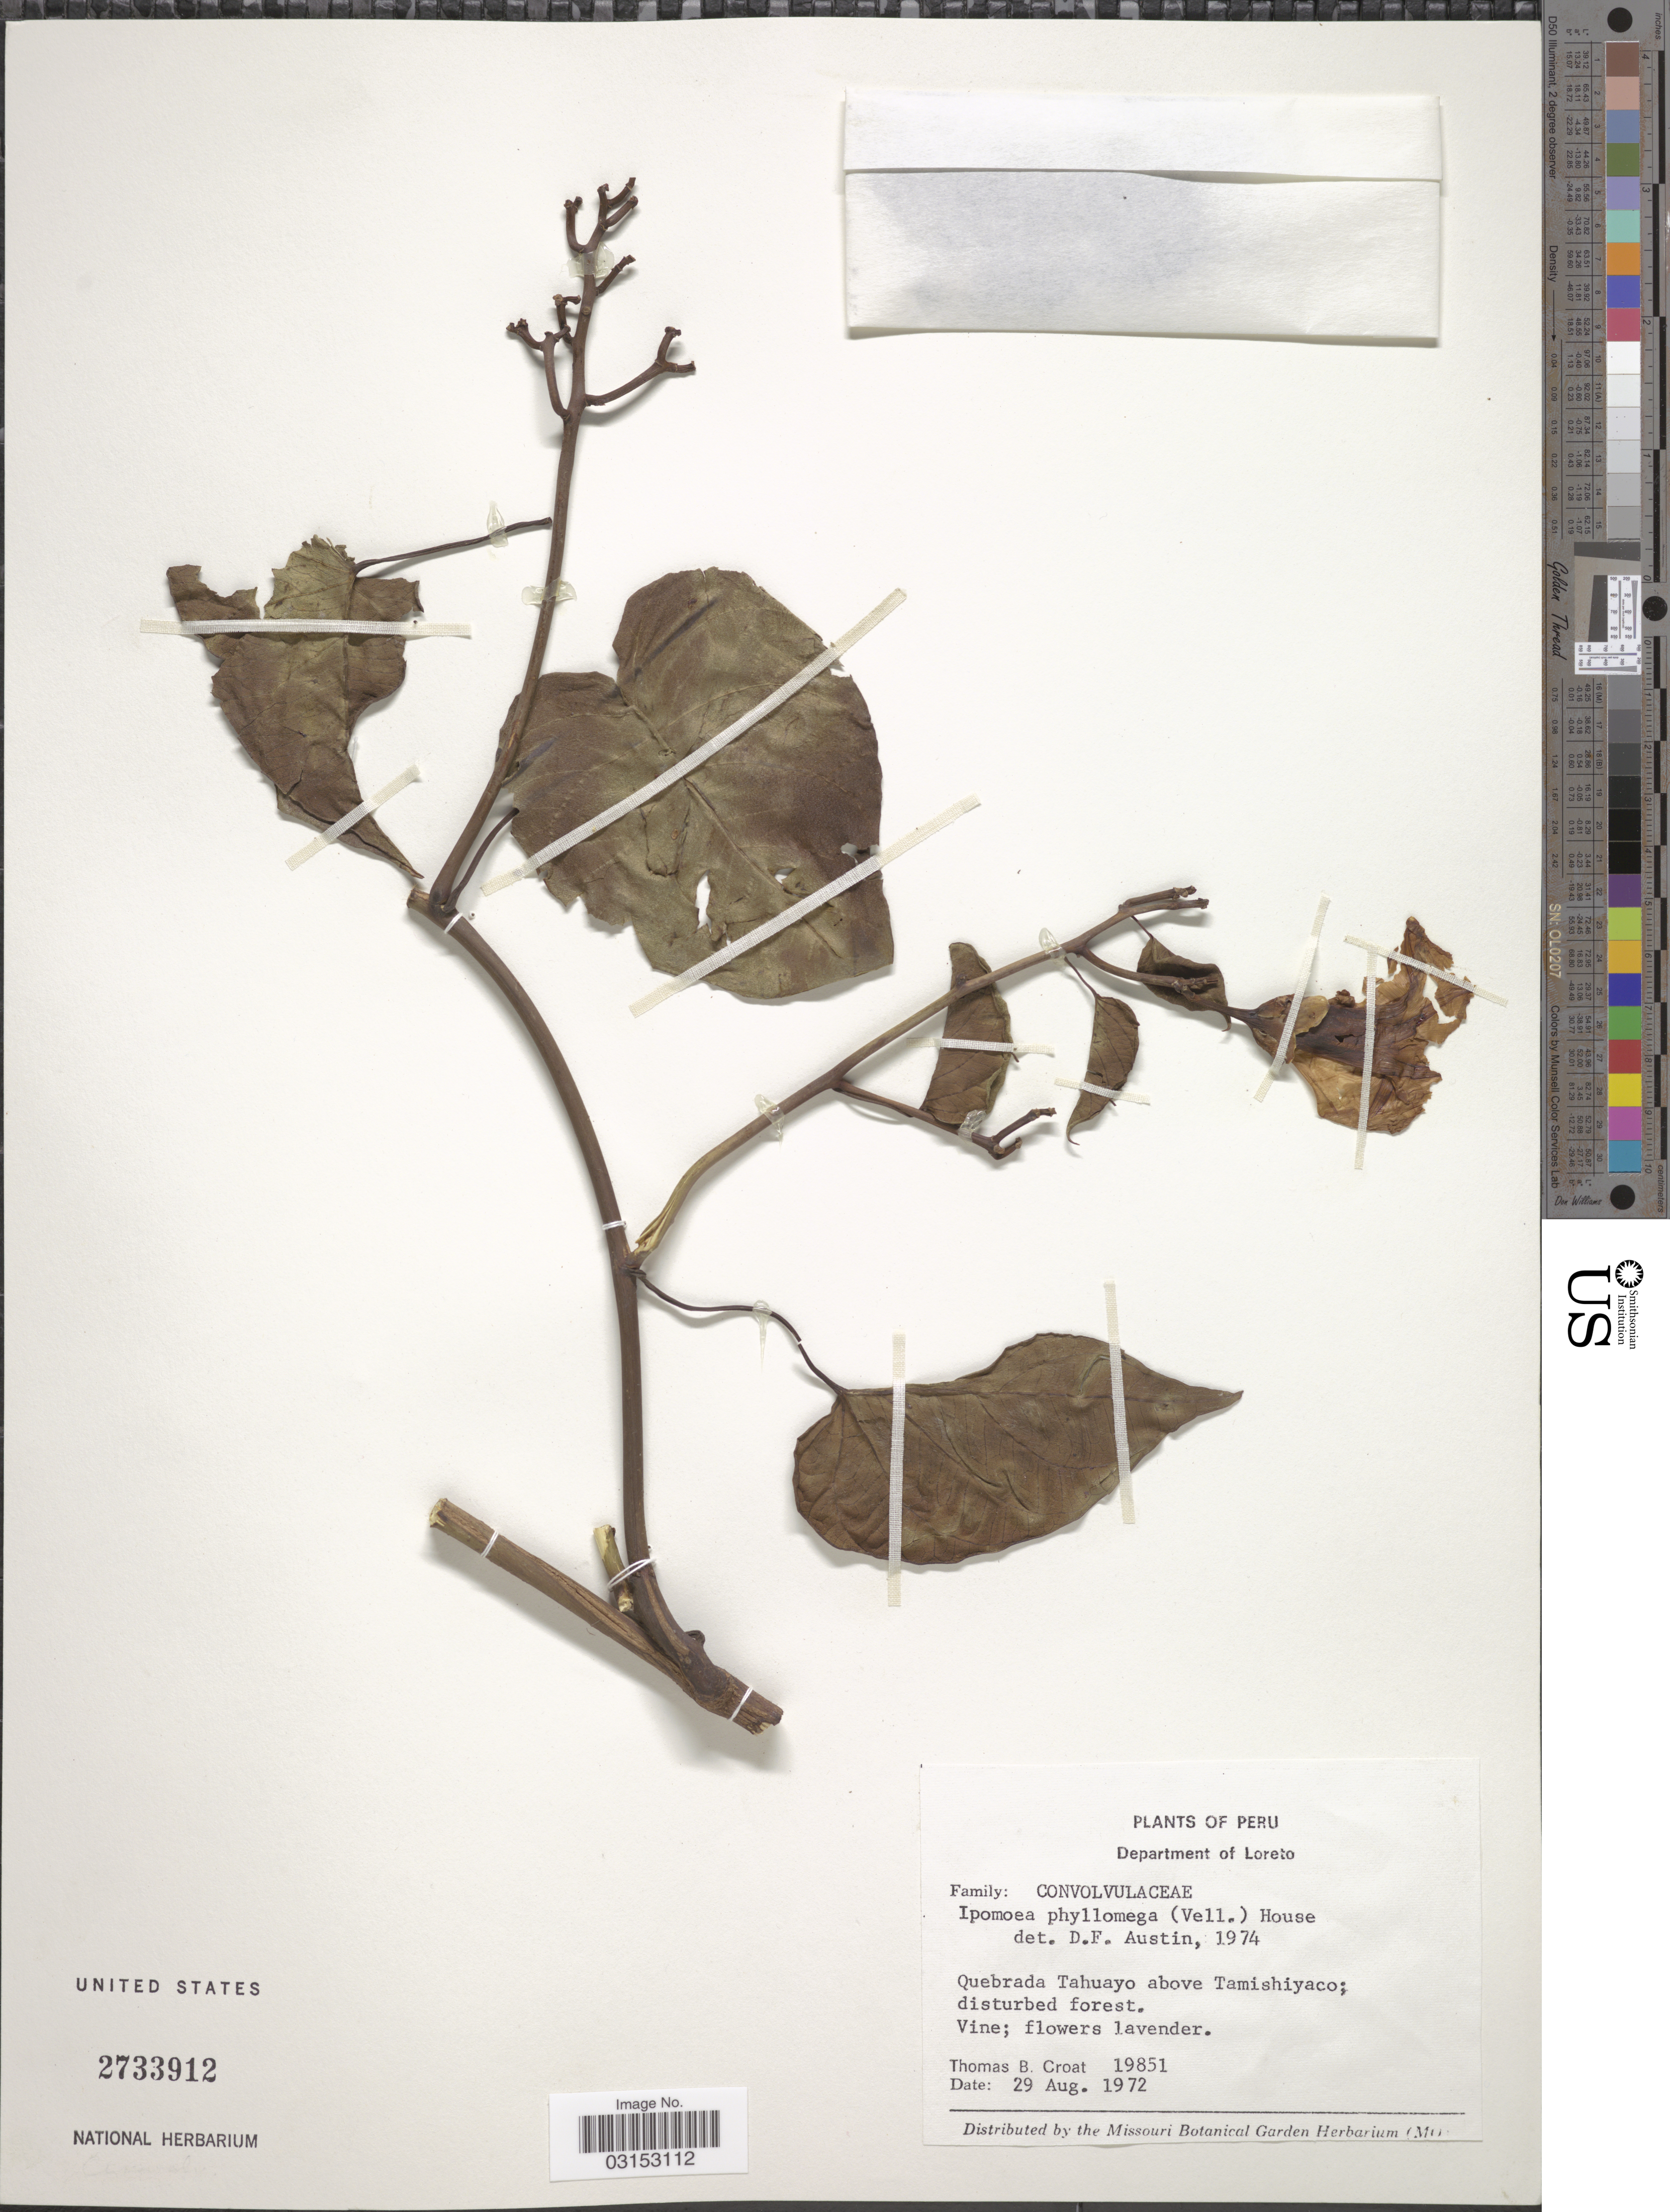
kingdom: Plantae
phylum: Tracheophyta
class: Magnoliopsida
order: Solanales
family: Convolvulaceae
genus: Ipomoea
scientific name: Ipomoea philomega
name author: (Vell.) House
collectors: T. B. Croat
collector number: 19851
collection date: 1972-08-29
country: Peru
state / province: Loreto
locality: Department of Loreto, Quebrada Tahuayo above Tamishiyaco.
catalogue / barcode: US 2733912